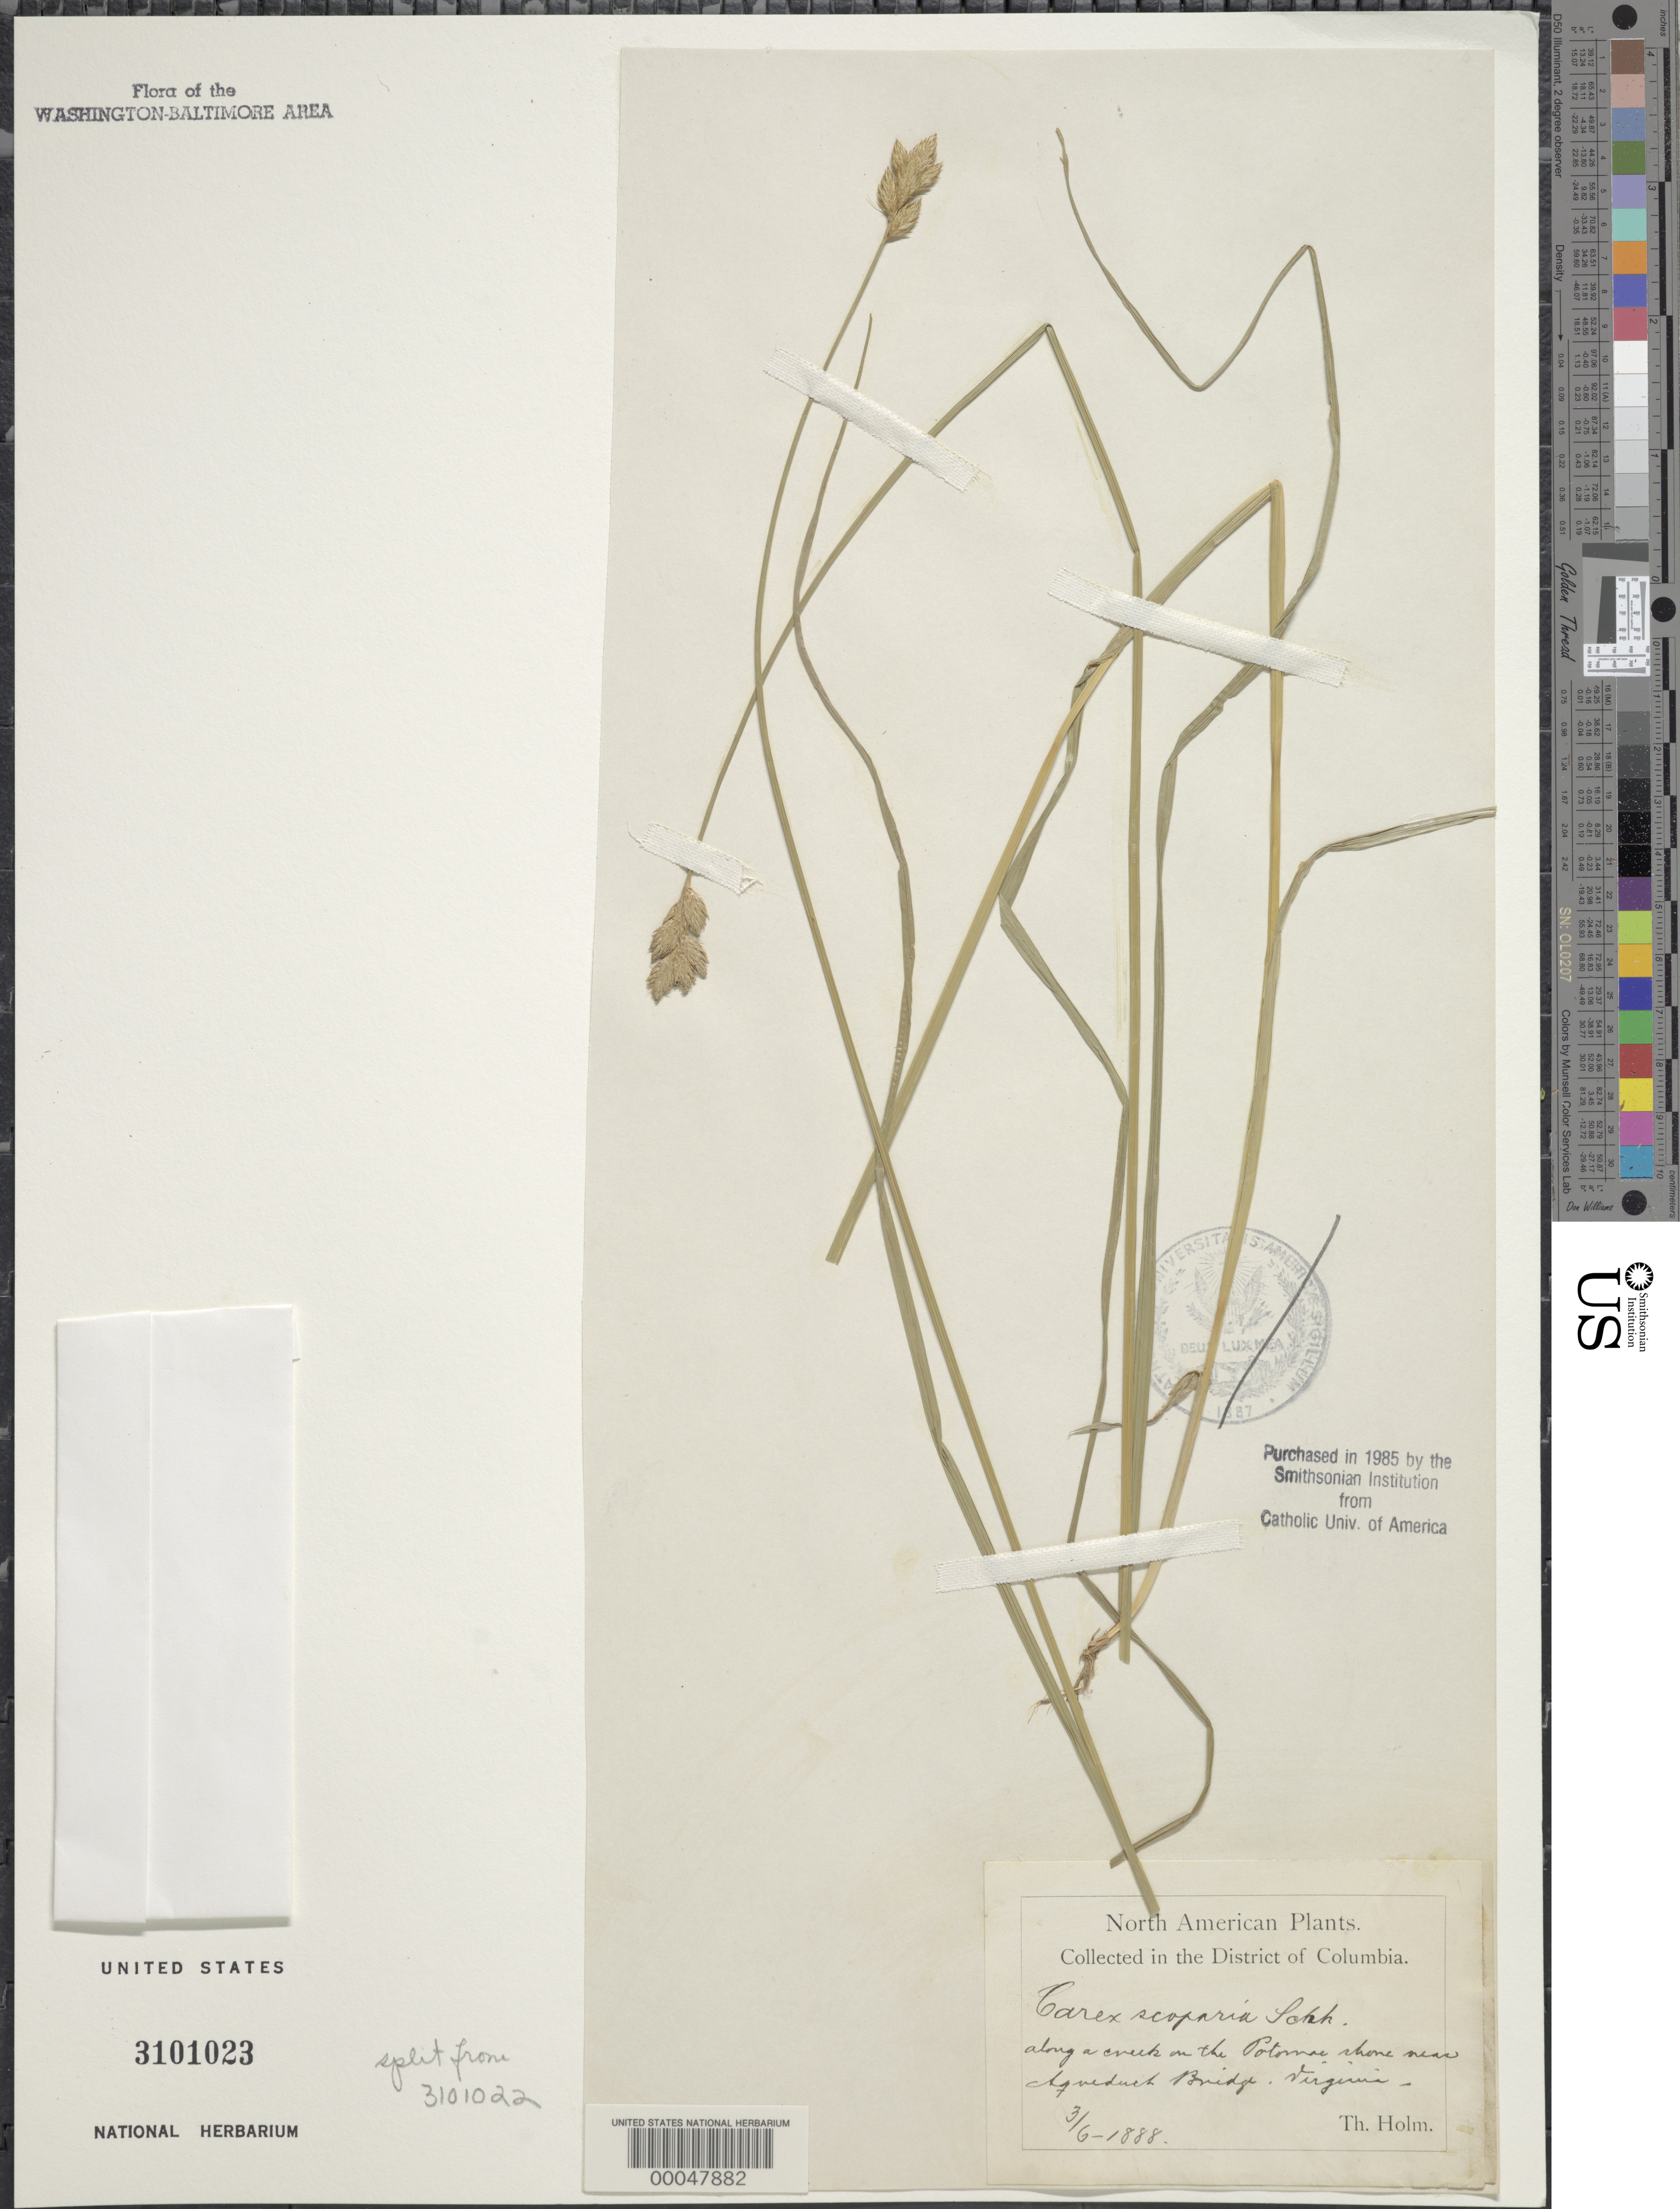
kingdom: Plantae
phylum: Tracheophyta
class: Liliopsida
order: Poales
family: Cyperaceae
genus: Carex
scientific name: Carex scoparia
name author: Schkuhr ex Willd.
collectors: T. Holm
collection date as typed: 03 Jun 1888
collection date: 1888-06-03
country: United States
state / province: Virginia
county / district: Arlington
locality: Potomac shore near Aqueduct Bridge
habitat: Along a creek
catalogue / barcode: US 3101023